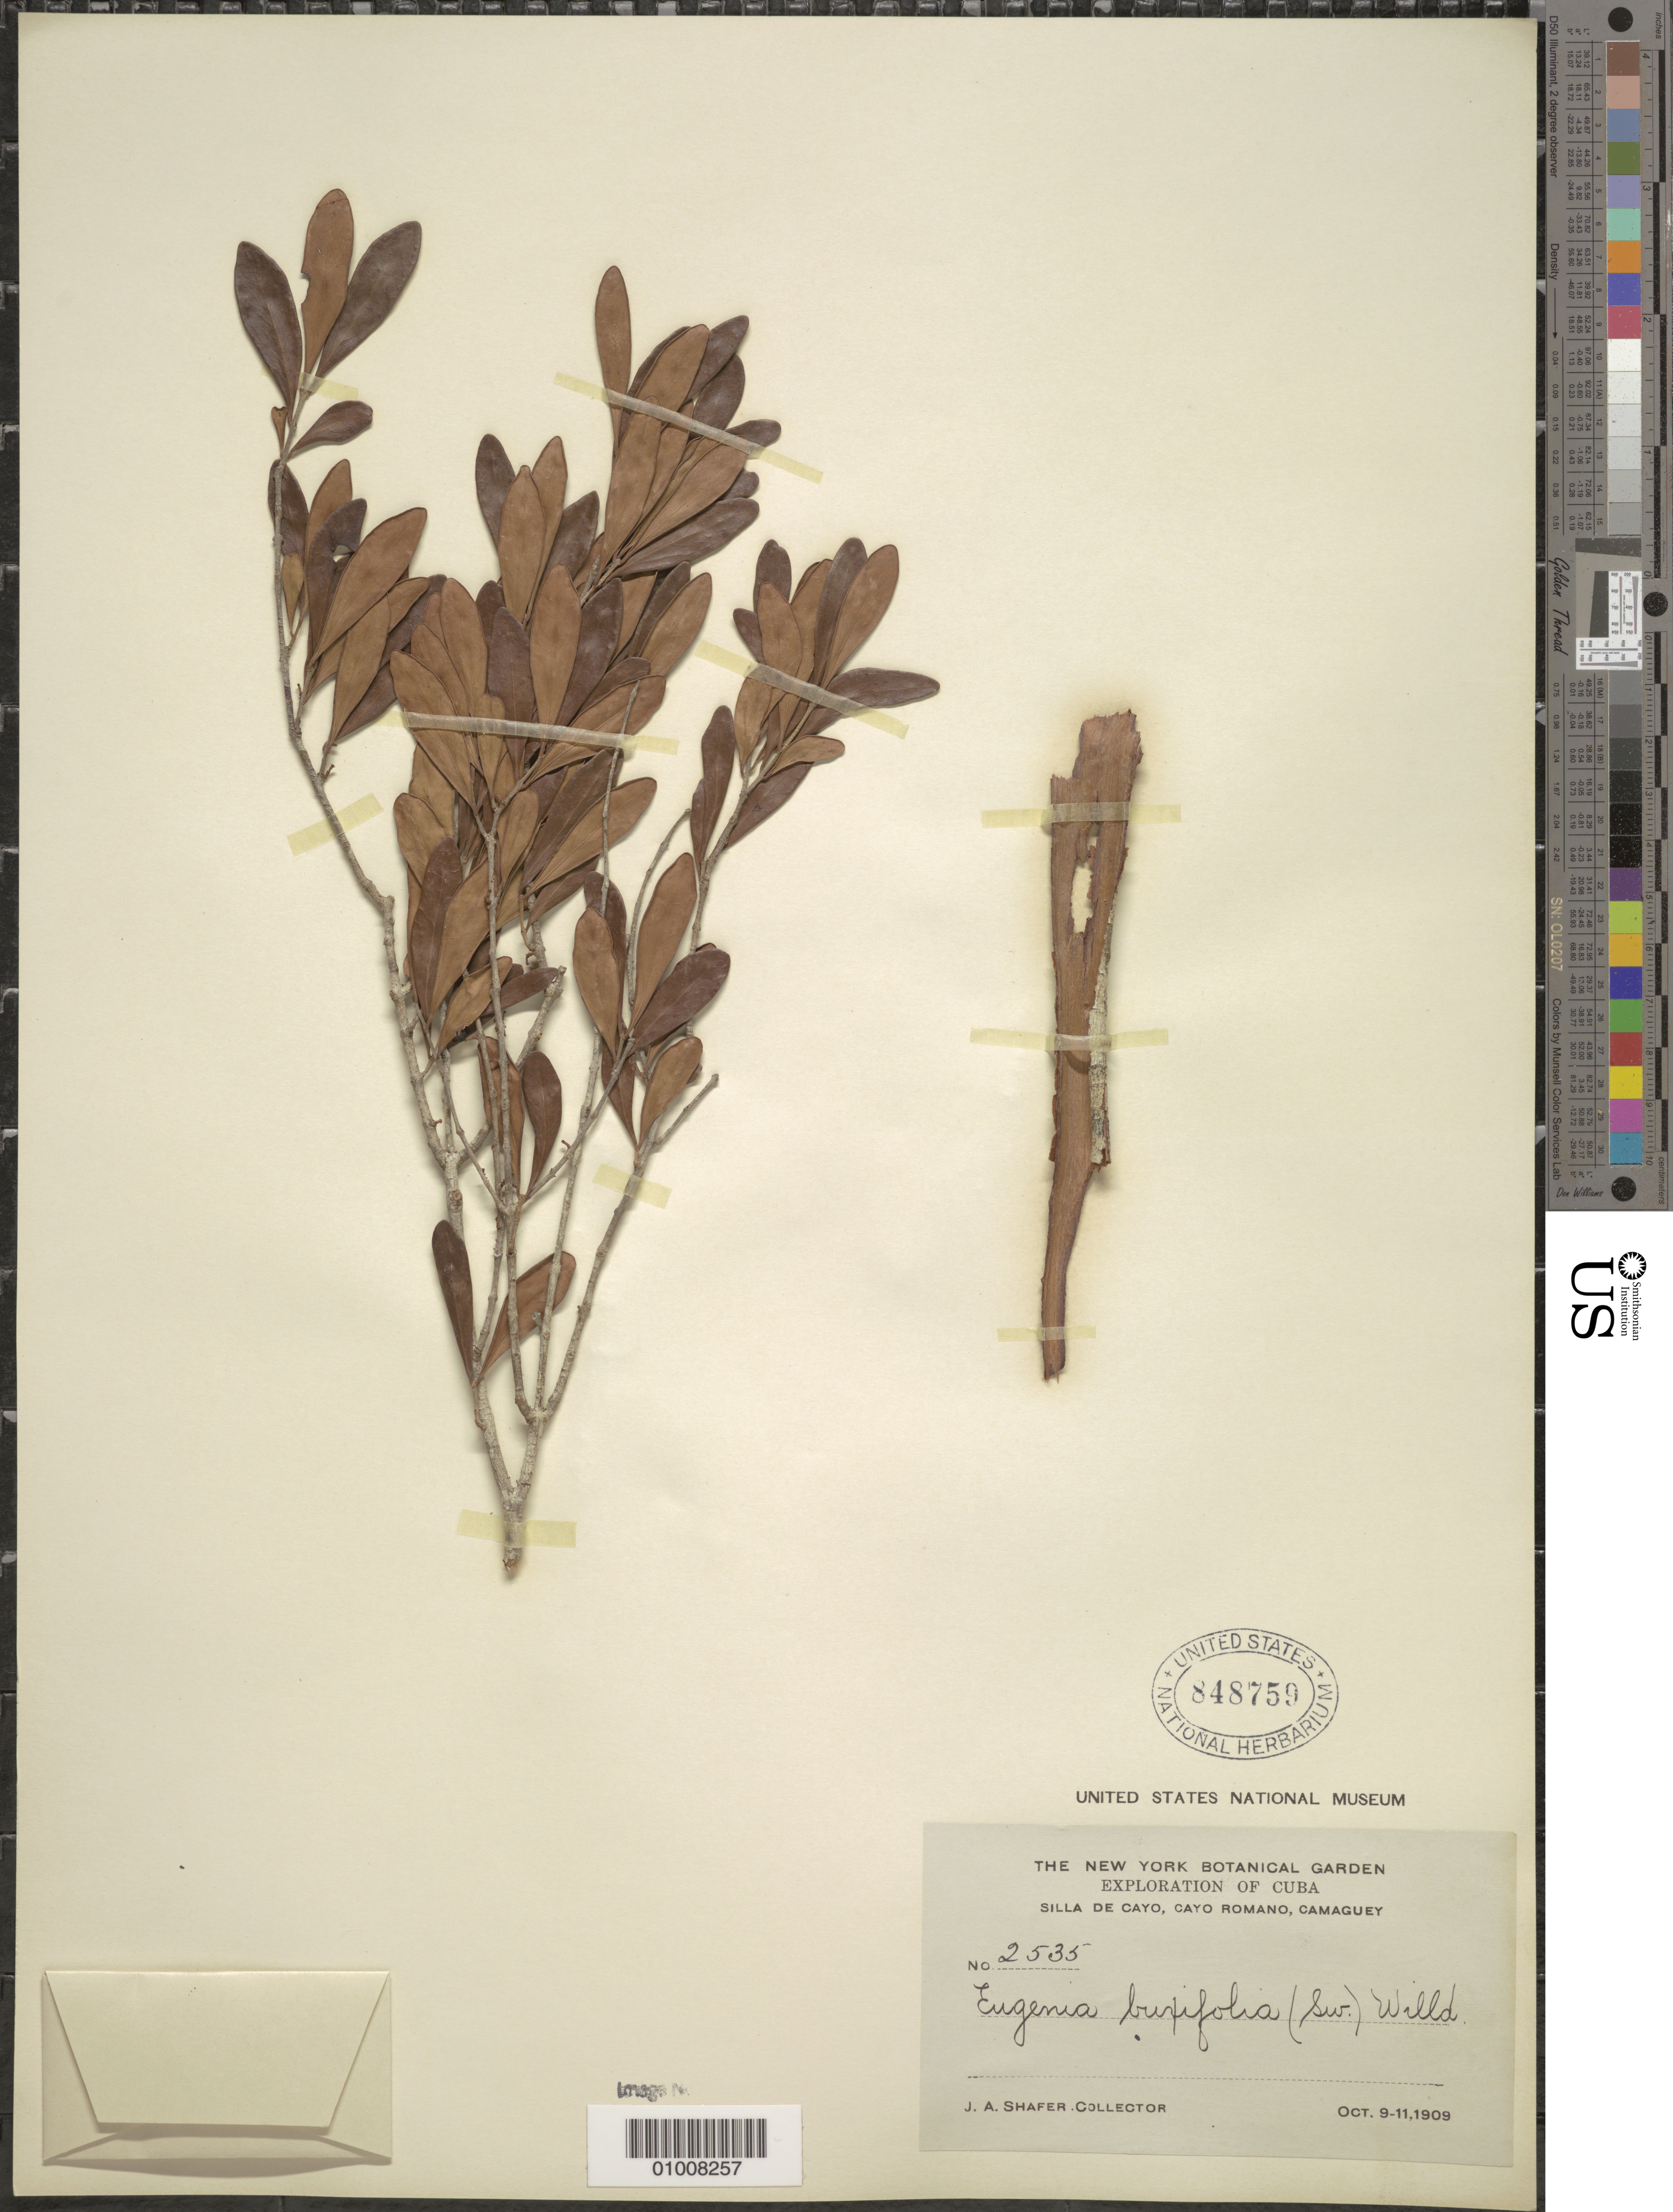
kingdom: Plantae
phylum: Tracheophyta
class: Magnoliopsida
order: Myrtales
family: Myrtaceae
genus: Eugenia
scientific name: Eugenia foetida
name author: Pers.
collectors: J. A. Shafer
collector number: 2535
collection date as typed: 09 Oct 1909 to 11 Oct 1909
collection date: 1909-10-09/1909-10-11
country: Cuba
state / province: Camagüey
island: Cuba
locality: Silla de Cayo, Cayo Romano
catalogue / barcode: US 848759